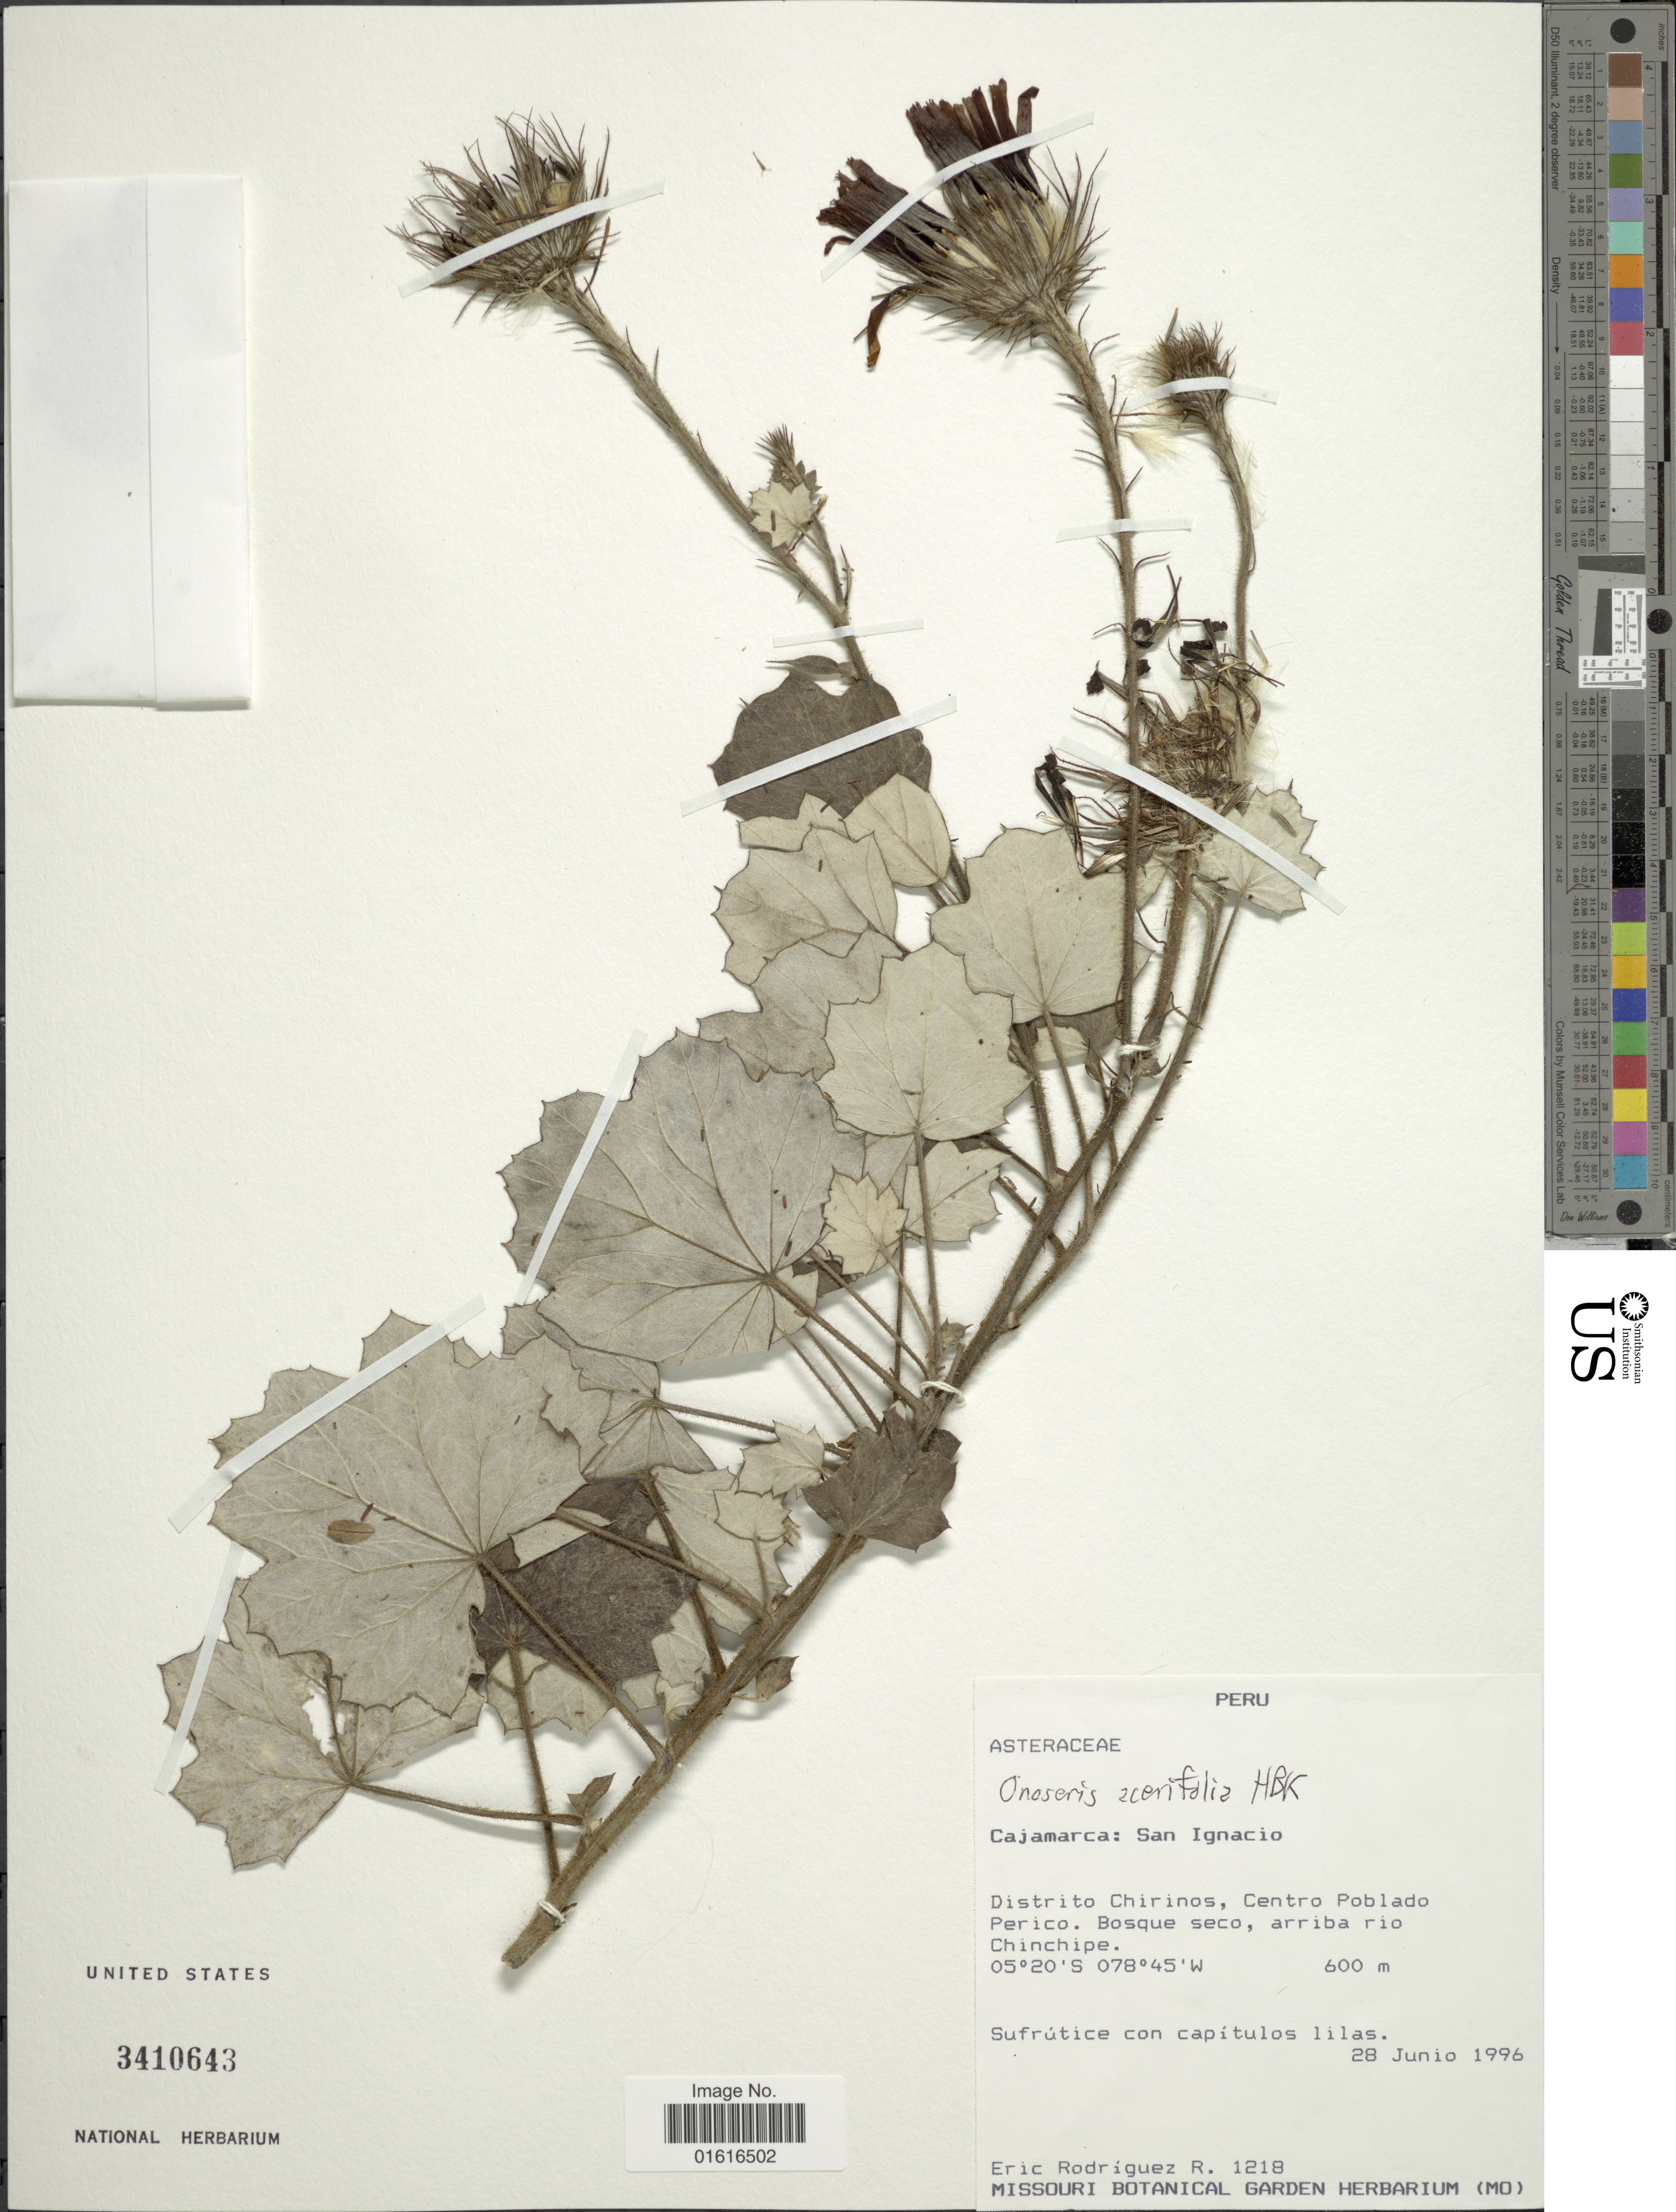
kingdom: Plantae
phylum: Tracheophyta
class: Magnoliopsida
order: Asterales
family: Asteraceae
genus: Onoseris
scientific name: Onoseris acerifolia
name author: Kunth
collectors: E. F. Rodrignez R.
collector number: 1218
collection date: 1996-06-28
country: Peru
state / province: Cajamarca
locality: San Ignacio, Distrito Chirinos, Centro Poblado Perico. Bosque seco, arriba rio Chinchipe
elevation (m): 600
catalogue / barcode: US 3410643